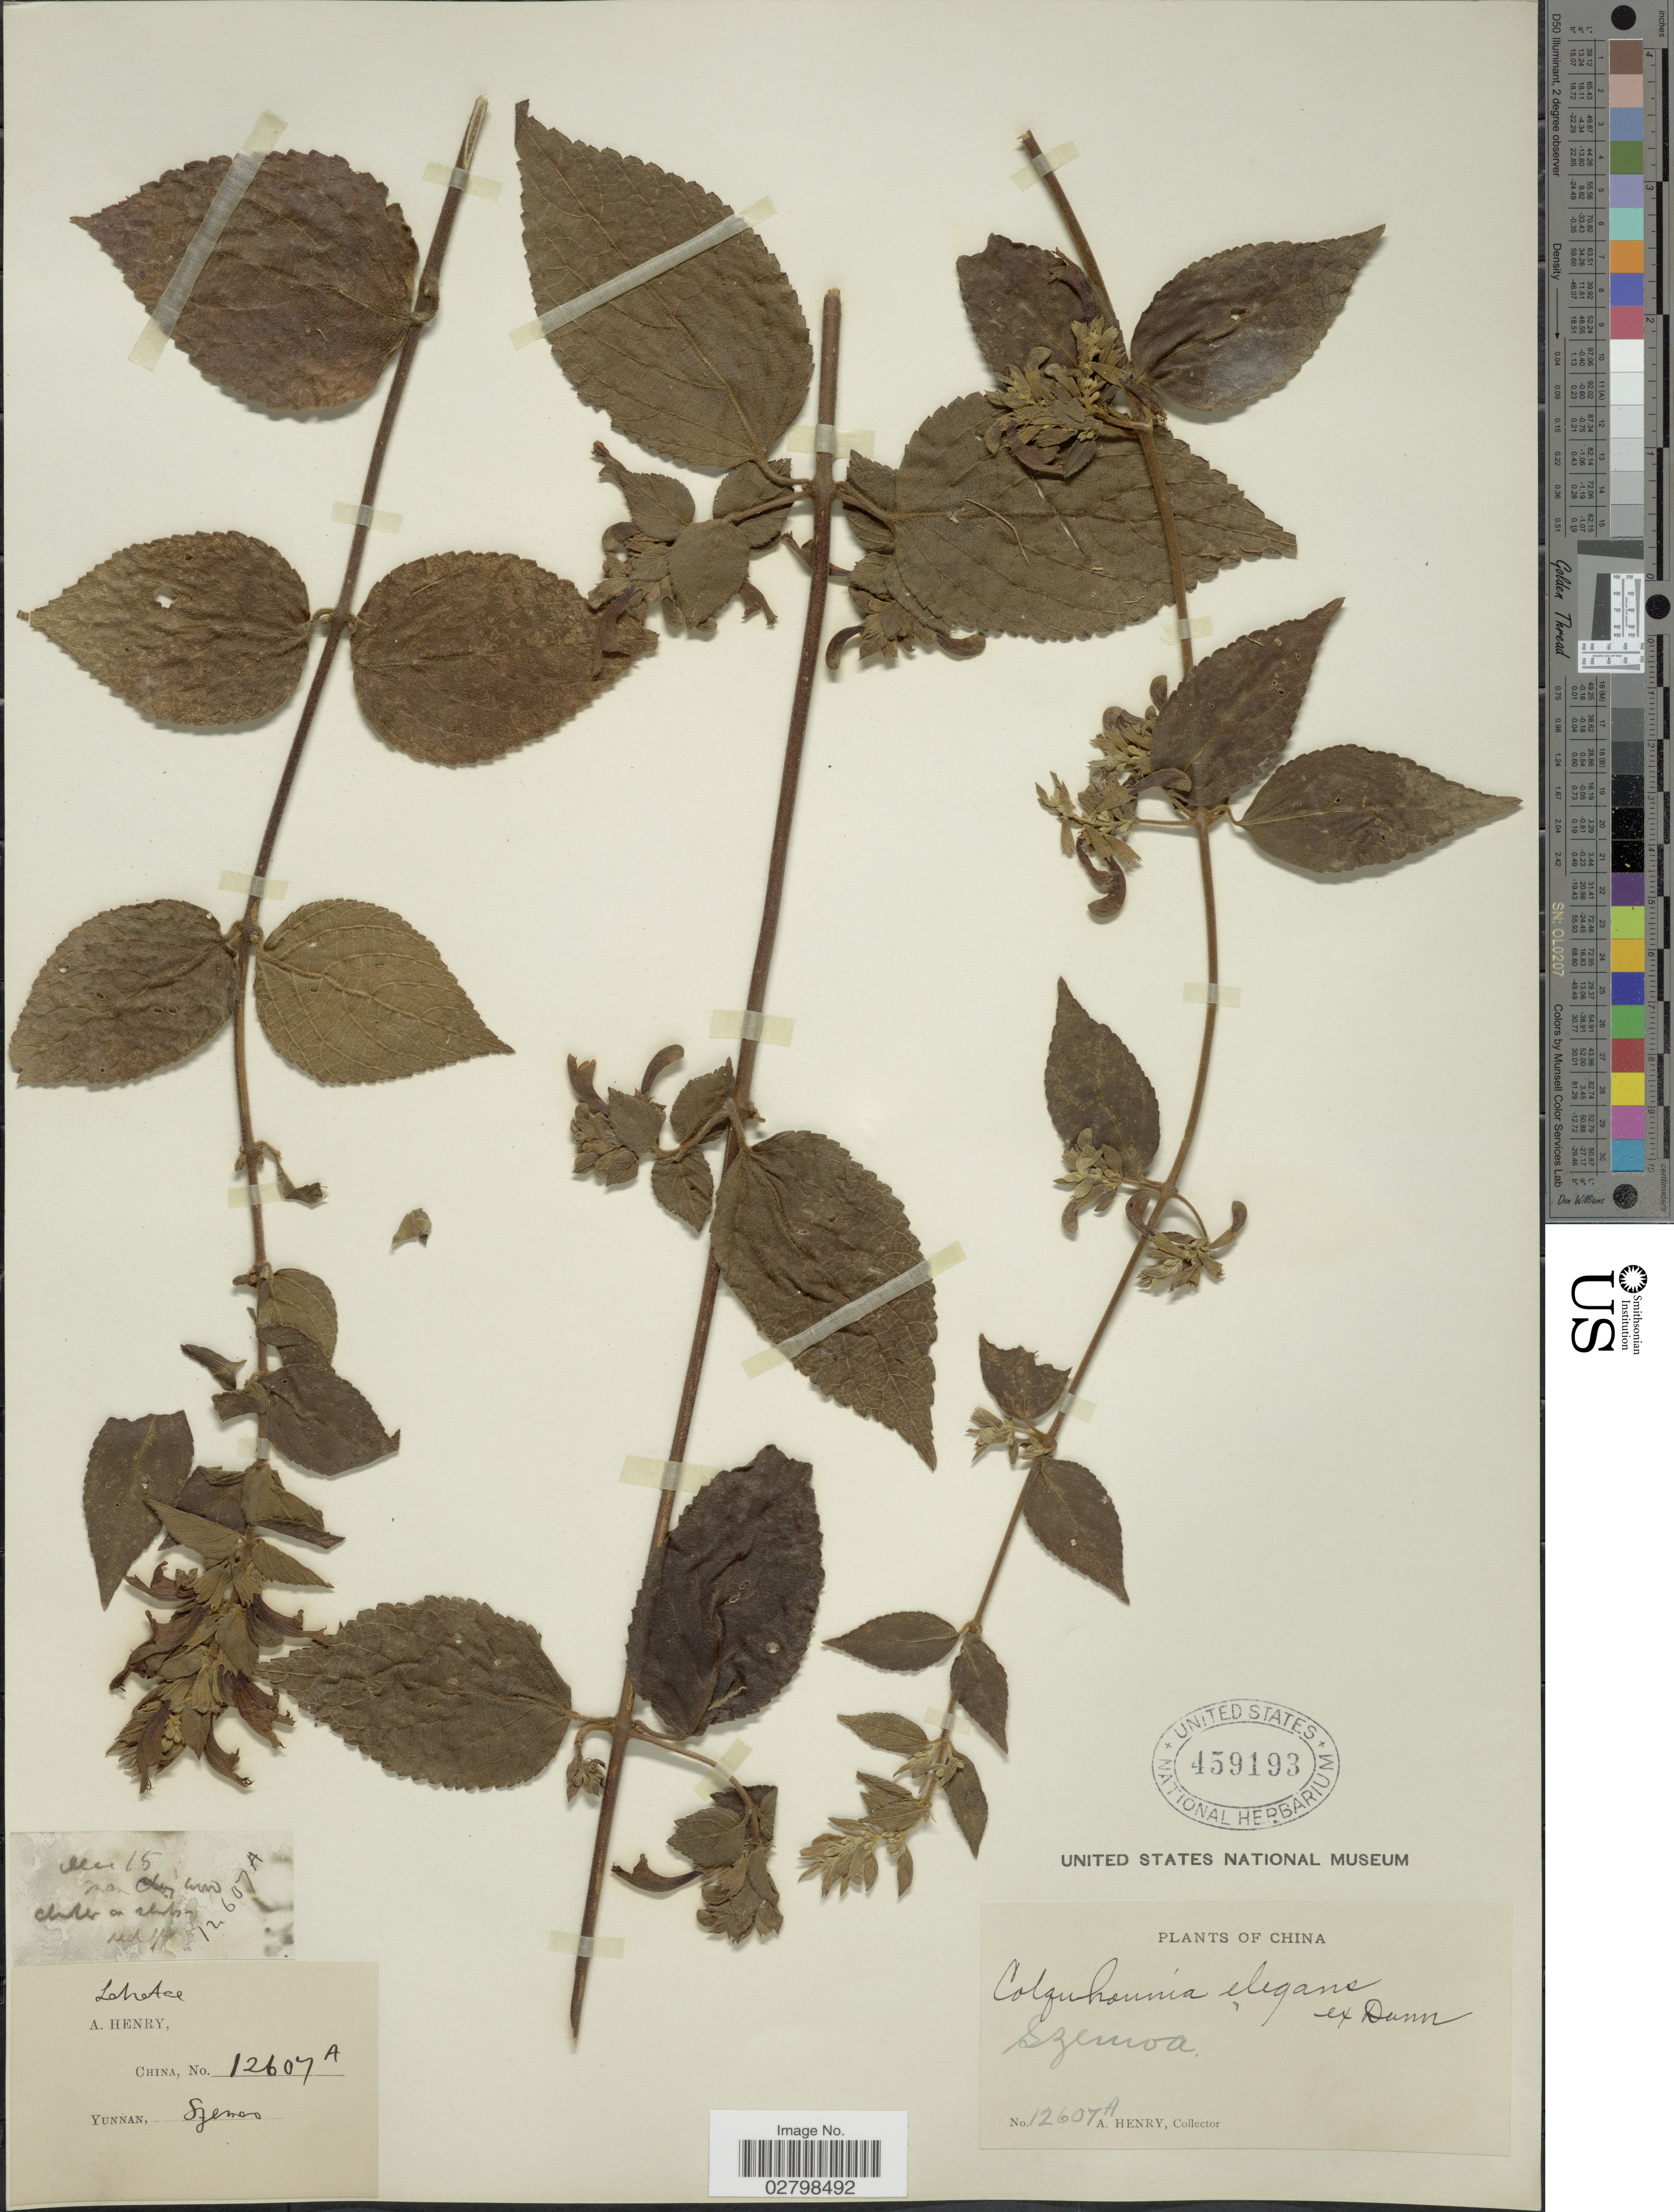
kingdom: Plantae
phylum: Tracheophyta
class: Magnoliopsida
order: Lamiales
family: Lamiaceae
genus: Colquhounia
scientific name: Colquhounia elegans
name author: Wall.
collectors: A. Henry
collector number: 12607 A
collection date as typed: Transcribed d/m/y: /12/15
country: China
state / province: Yunnan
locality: Szemoa.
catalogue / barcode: US 459193